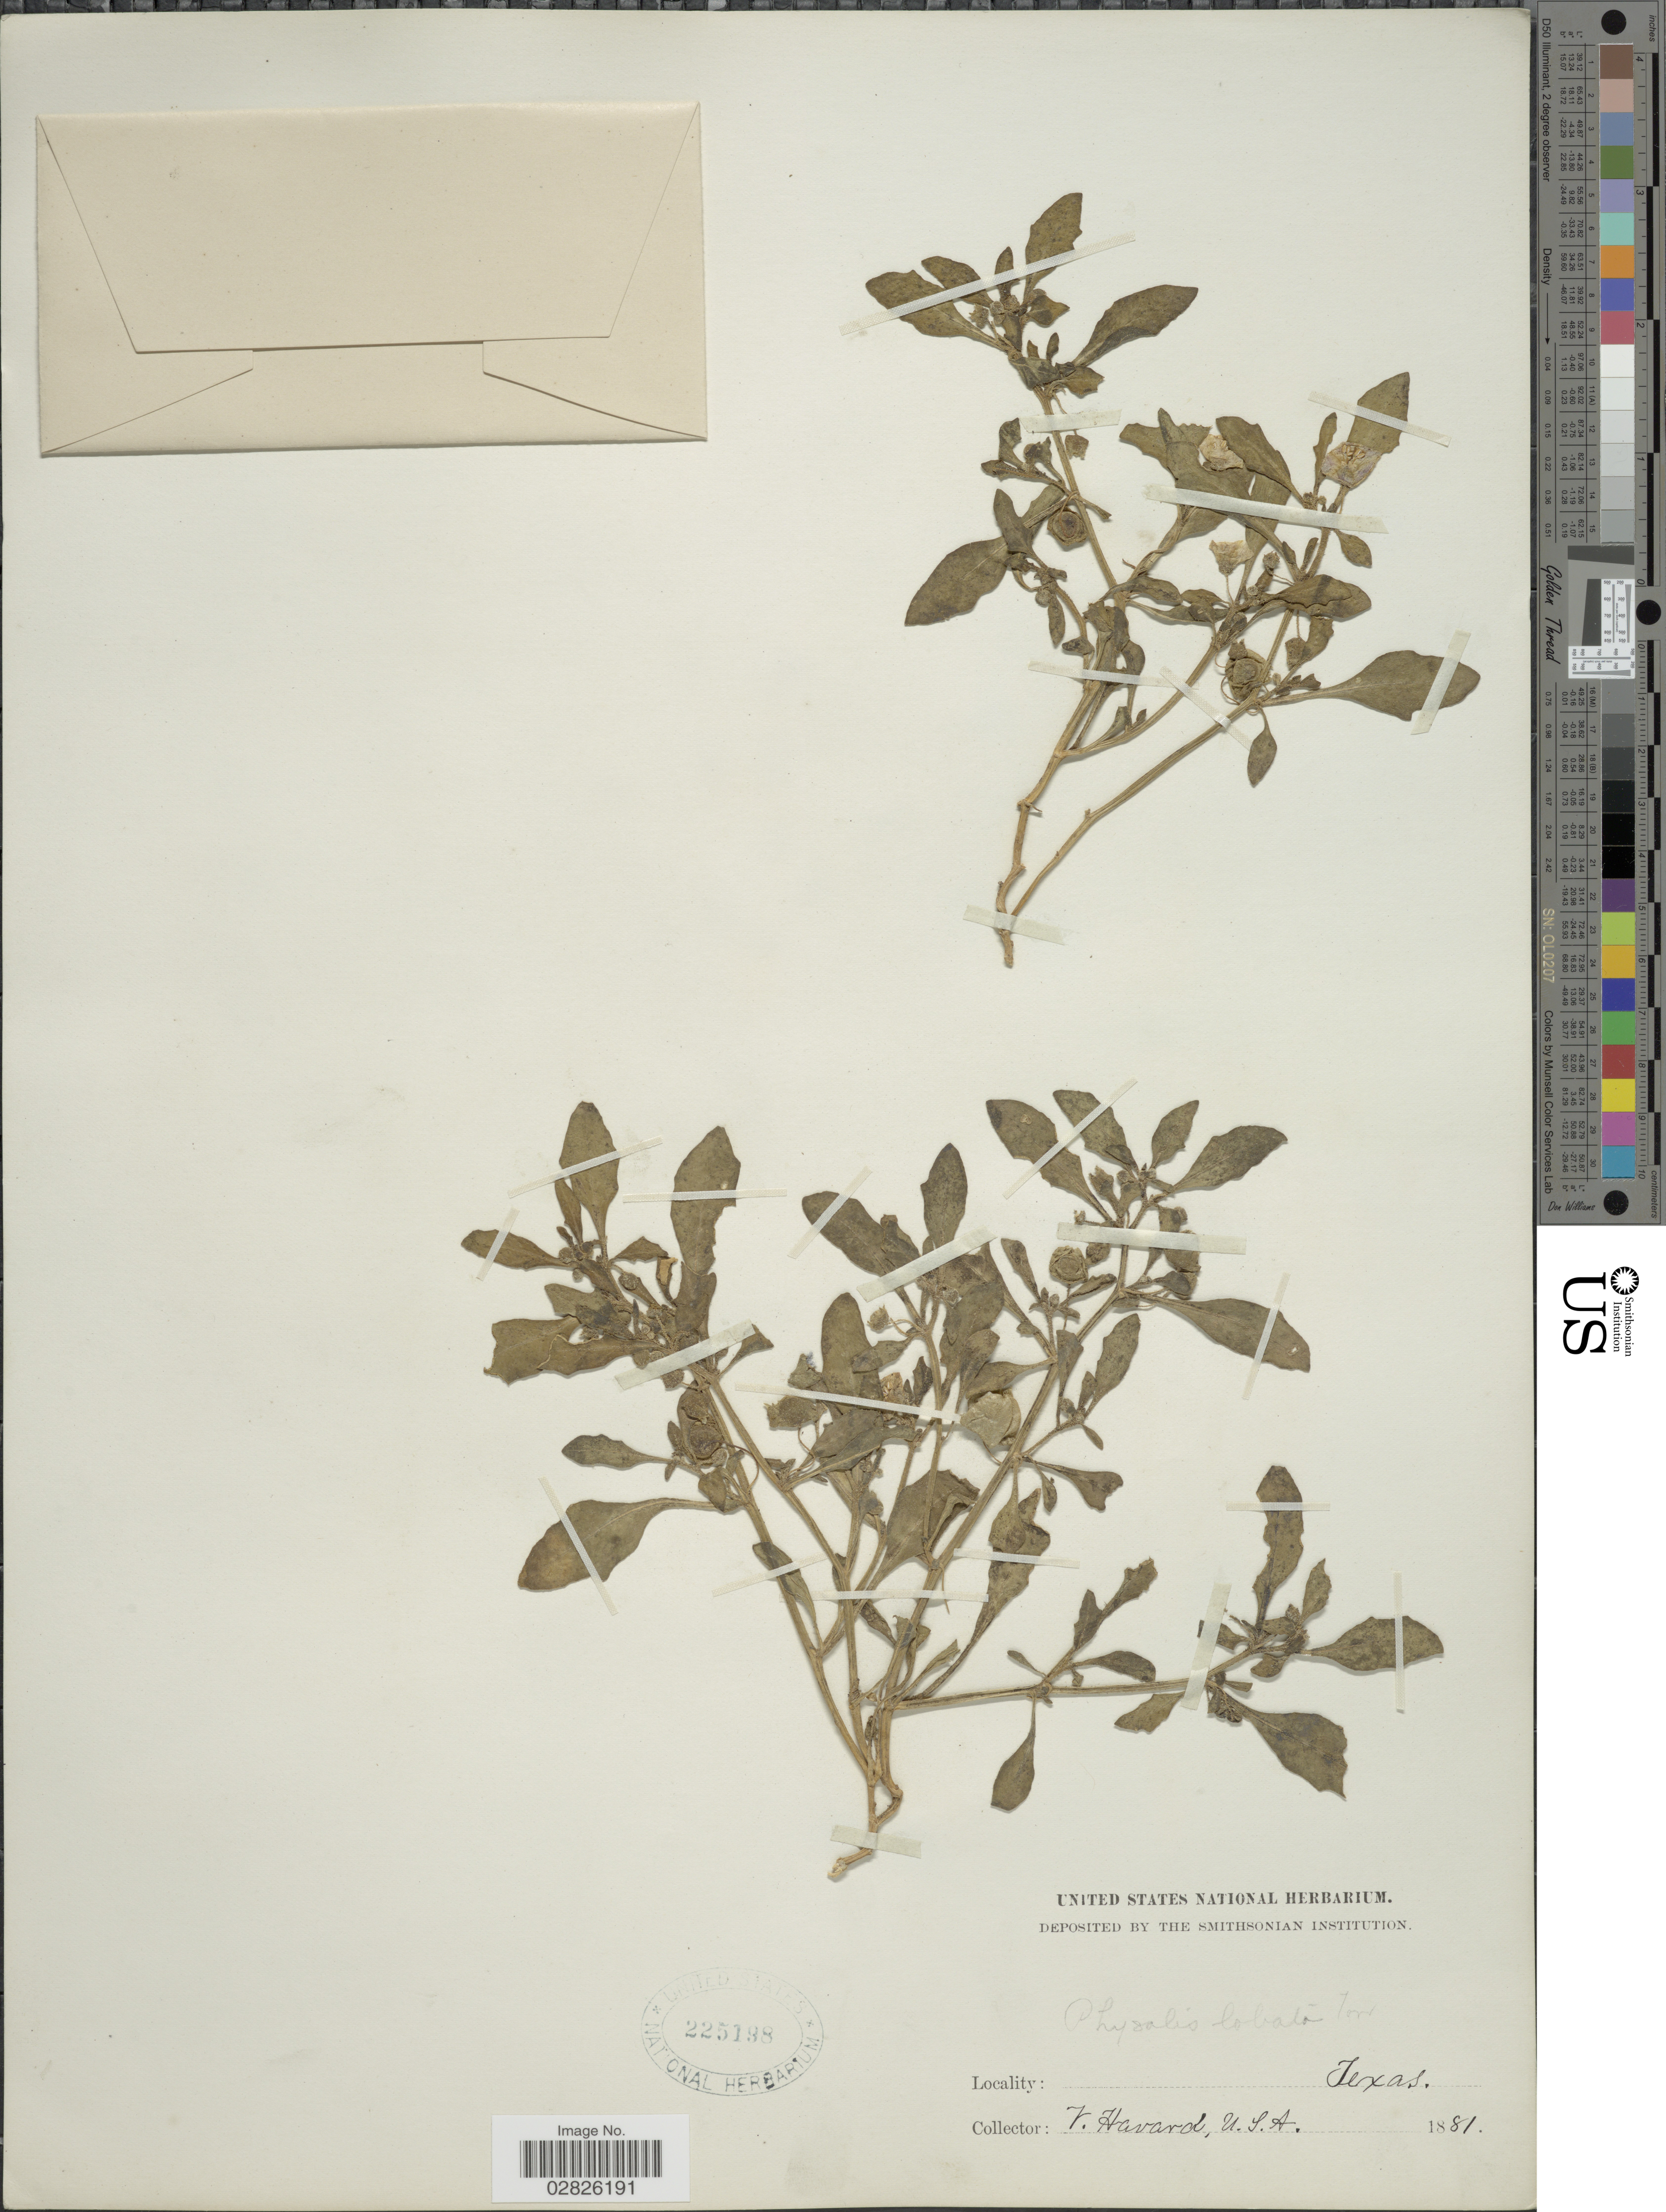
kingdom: Plantae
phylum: Tracheophyta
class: Magnoliopsida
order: Solanales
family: Solanaceae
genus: Quincula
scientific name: Quincula lobata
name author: (Torr.) Raf.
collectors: V. Havard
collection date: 1881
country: United States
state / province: Texas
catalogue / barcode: US 225198